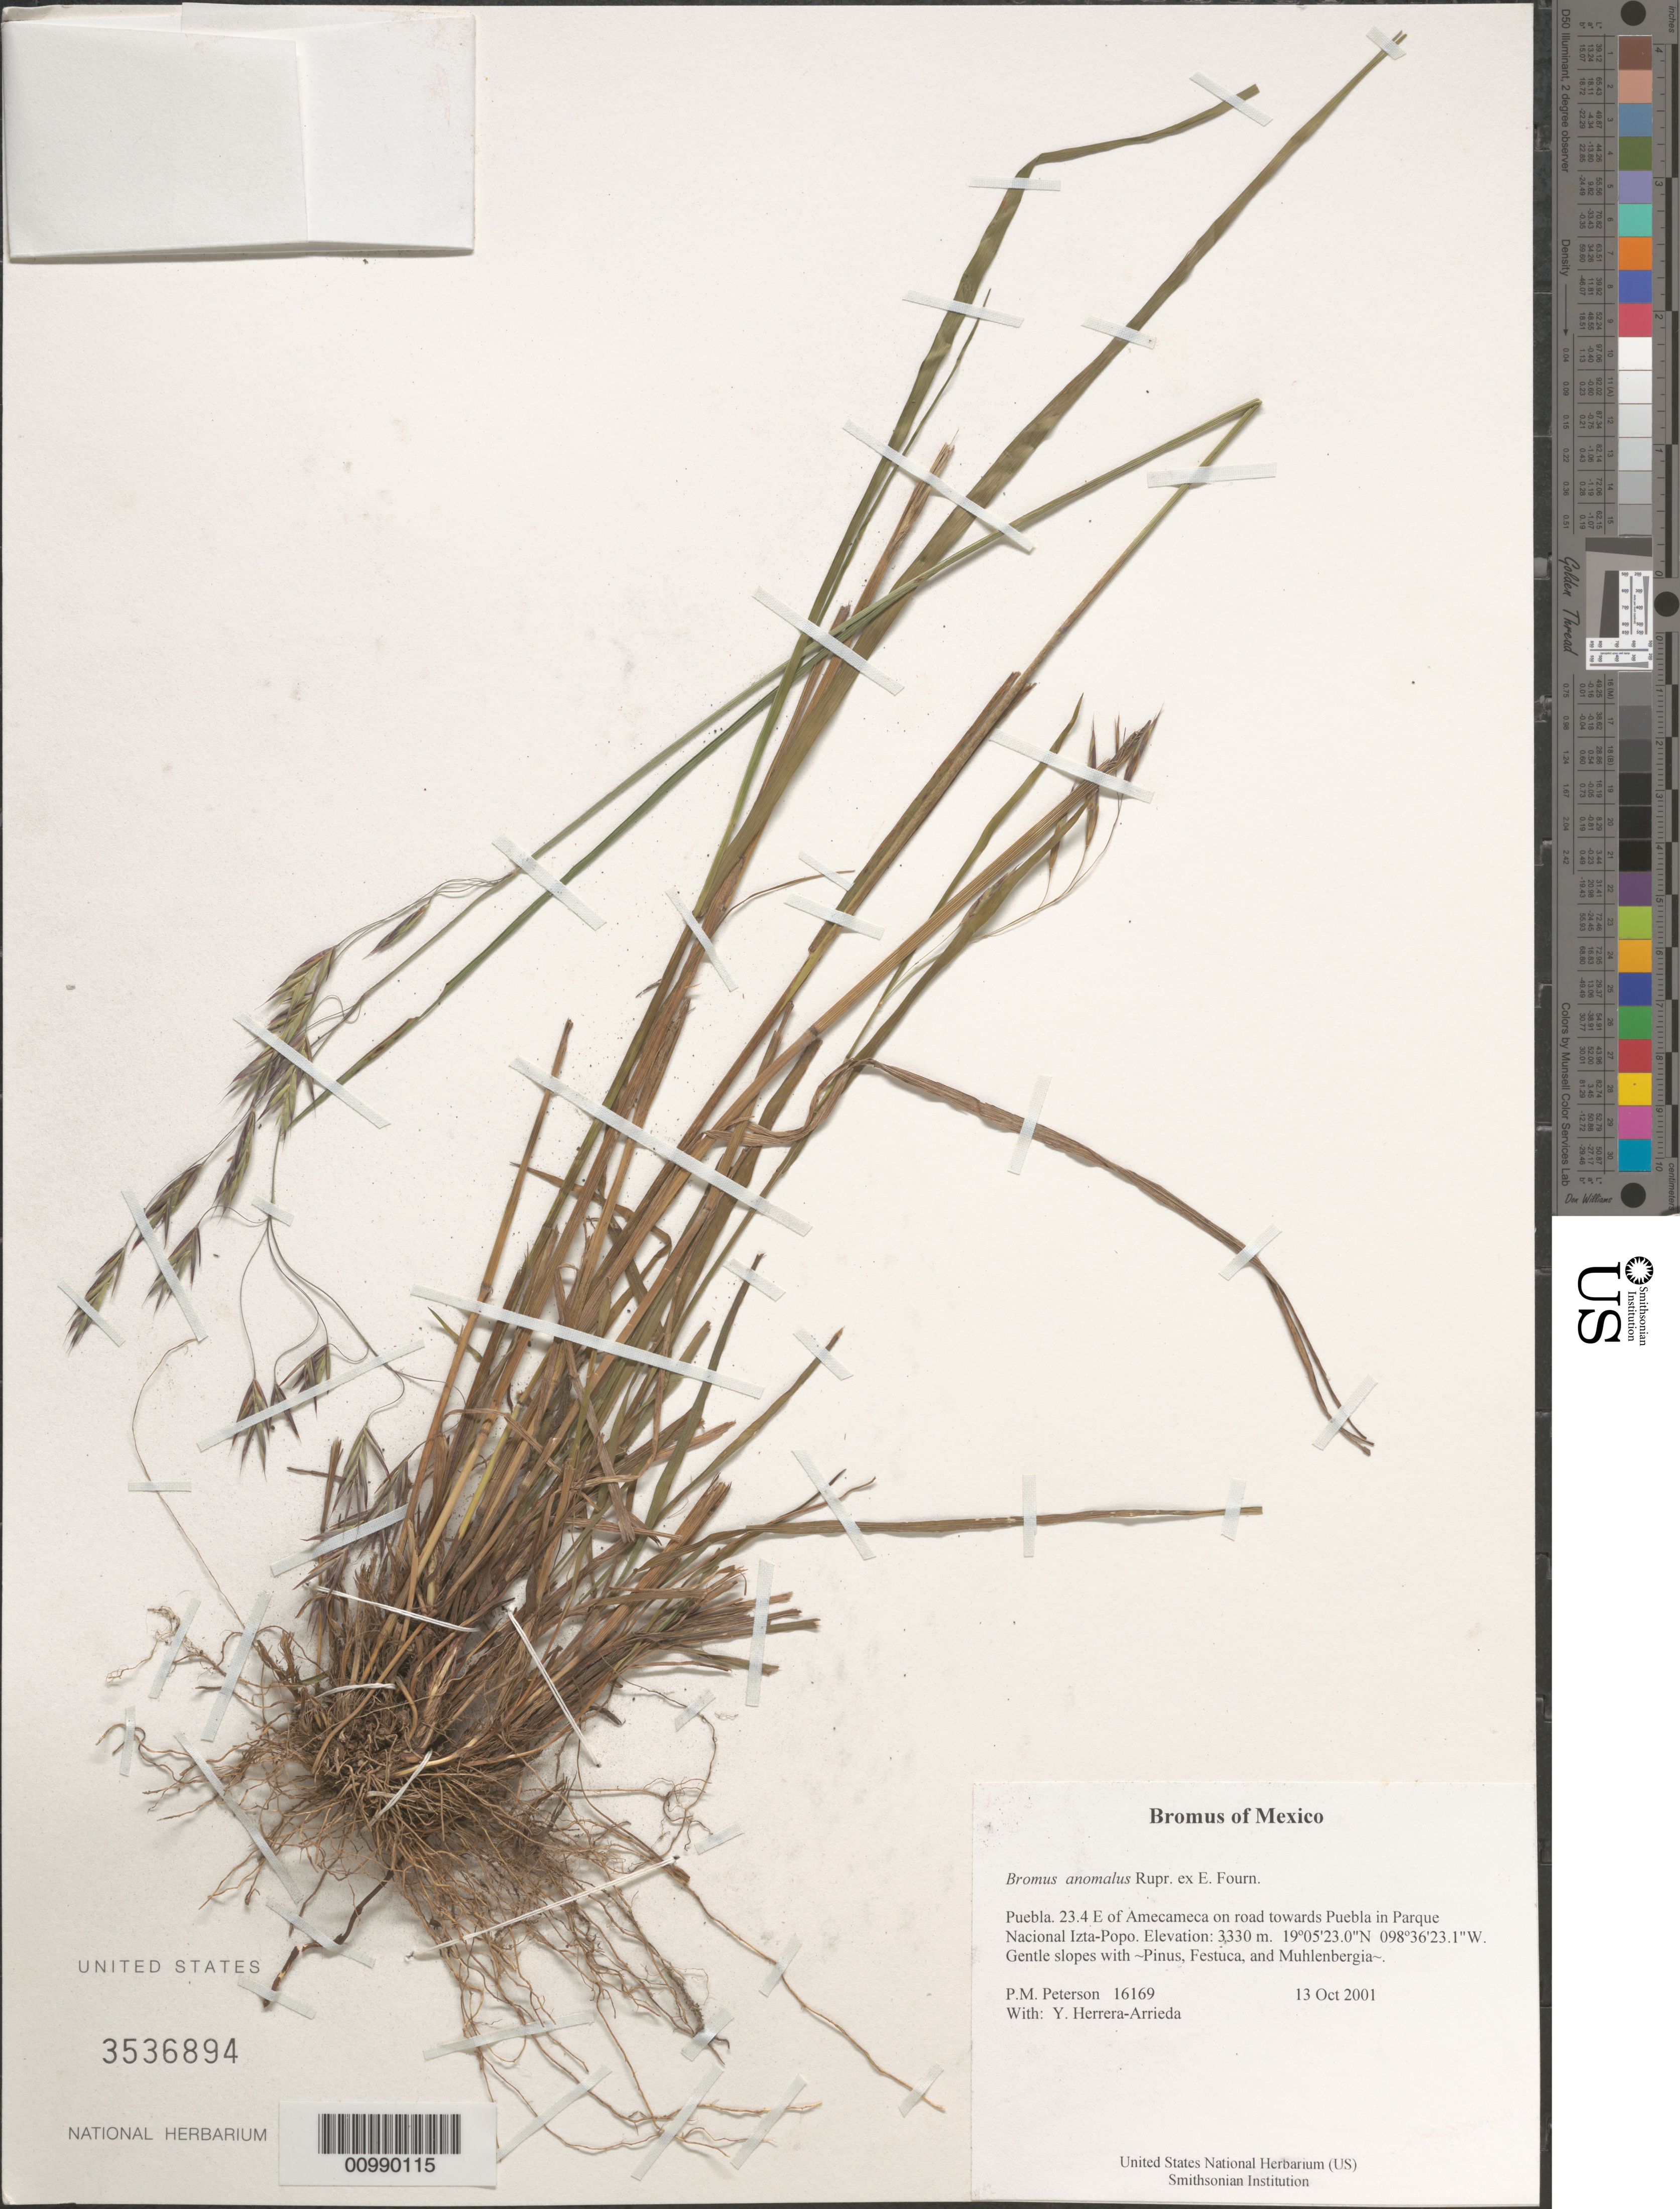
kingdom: Plantae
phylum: Tracheophyta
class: Liliopsida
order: Poales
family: Poaceae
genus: Bromus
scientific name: Bromus anomalus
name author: Rupr. ex E. Fourn.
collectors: P. M. Peterson & Y. Herrera Arrieta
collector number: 16169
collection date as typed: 13 Oct 2001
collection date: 2001-10-13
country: Mexico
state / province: Puebla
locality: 23.4 E of Amecameca on road towards Puebla in Parque Nacional Izta-Popo.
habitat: Gentle slopes with ~Pinus, Festuca, and Muhlenbergia~.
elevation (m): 3330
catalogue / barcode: US 3536894